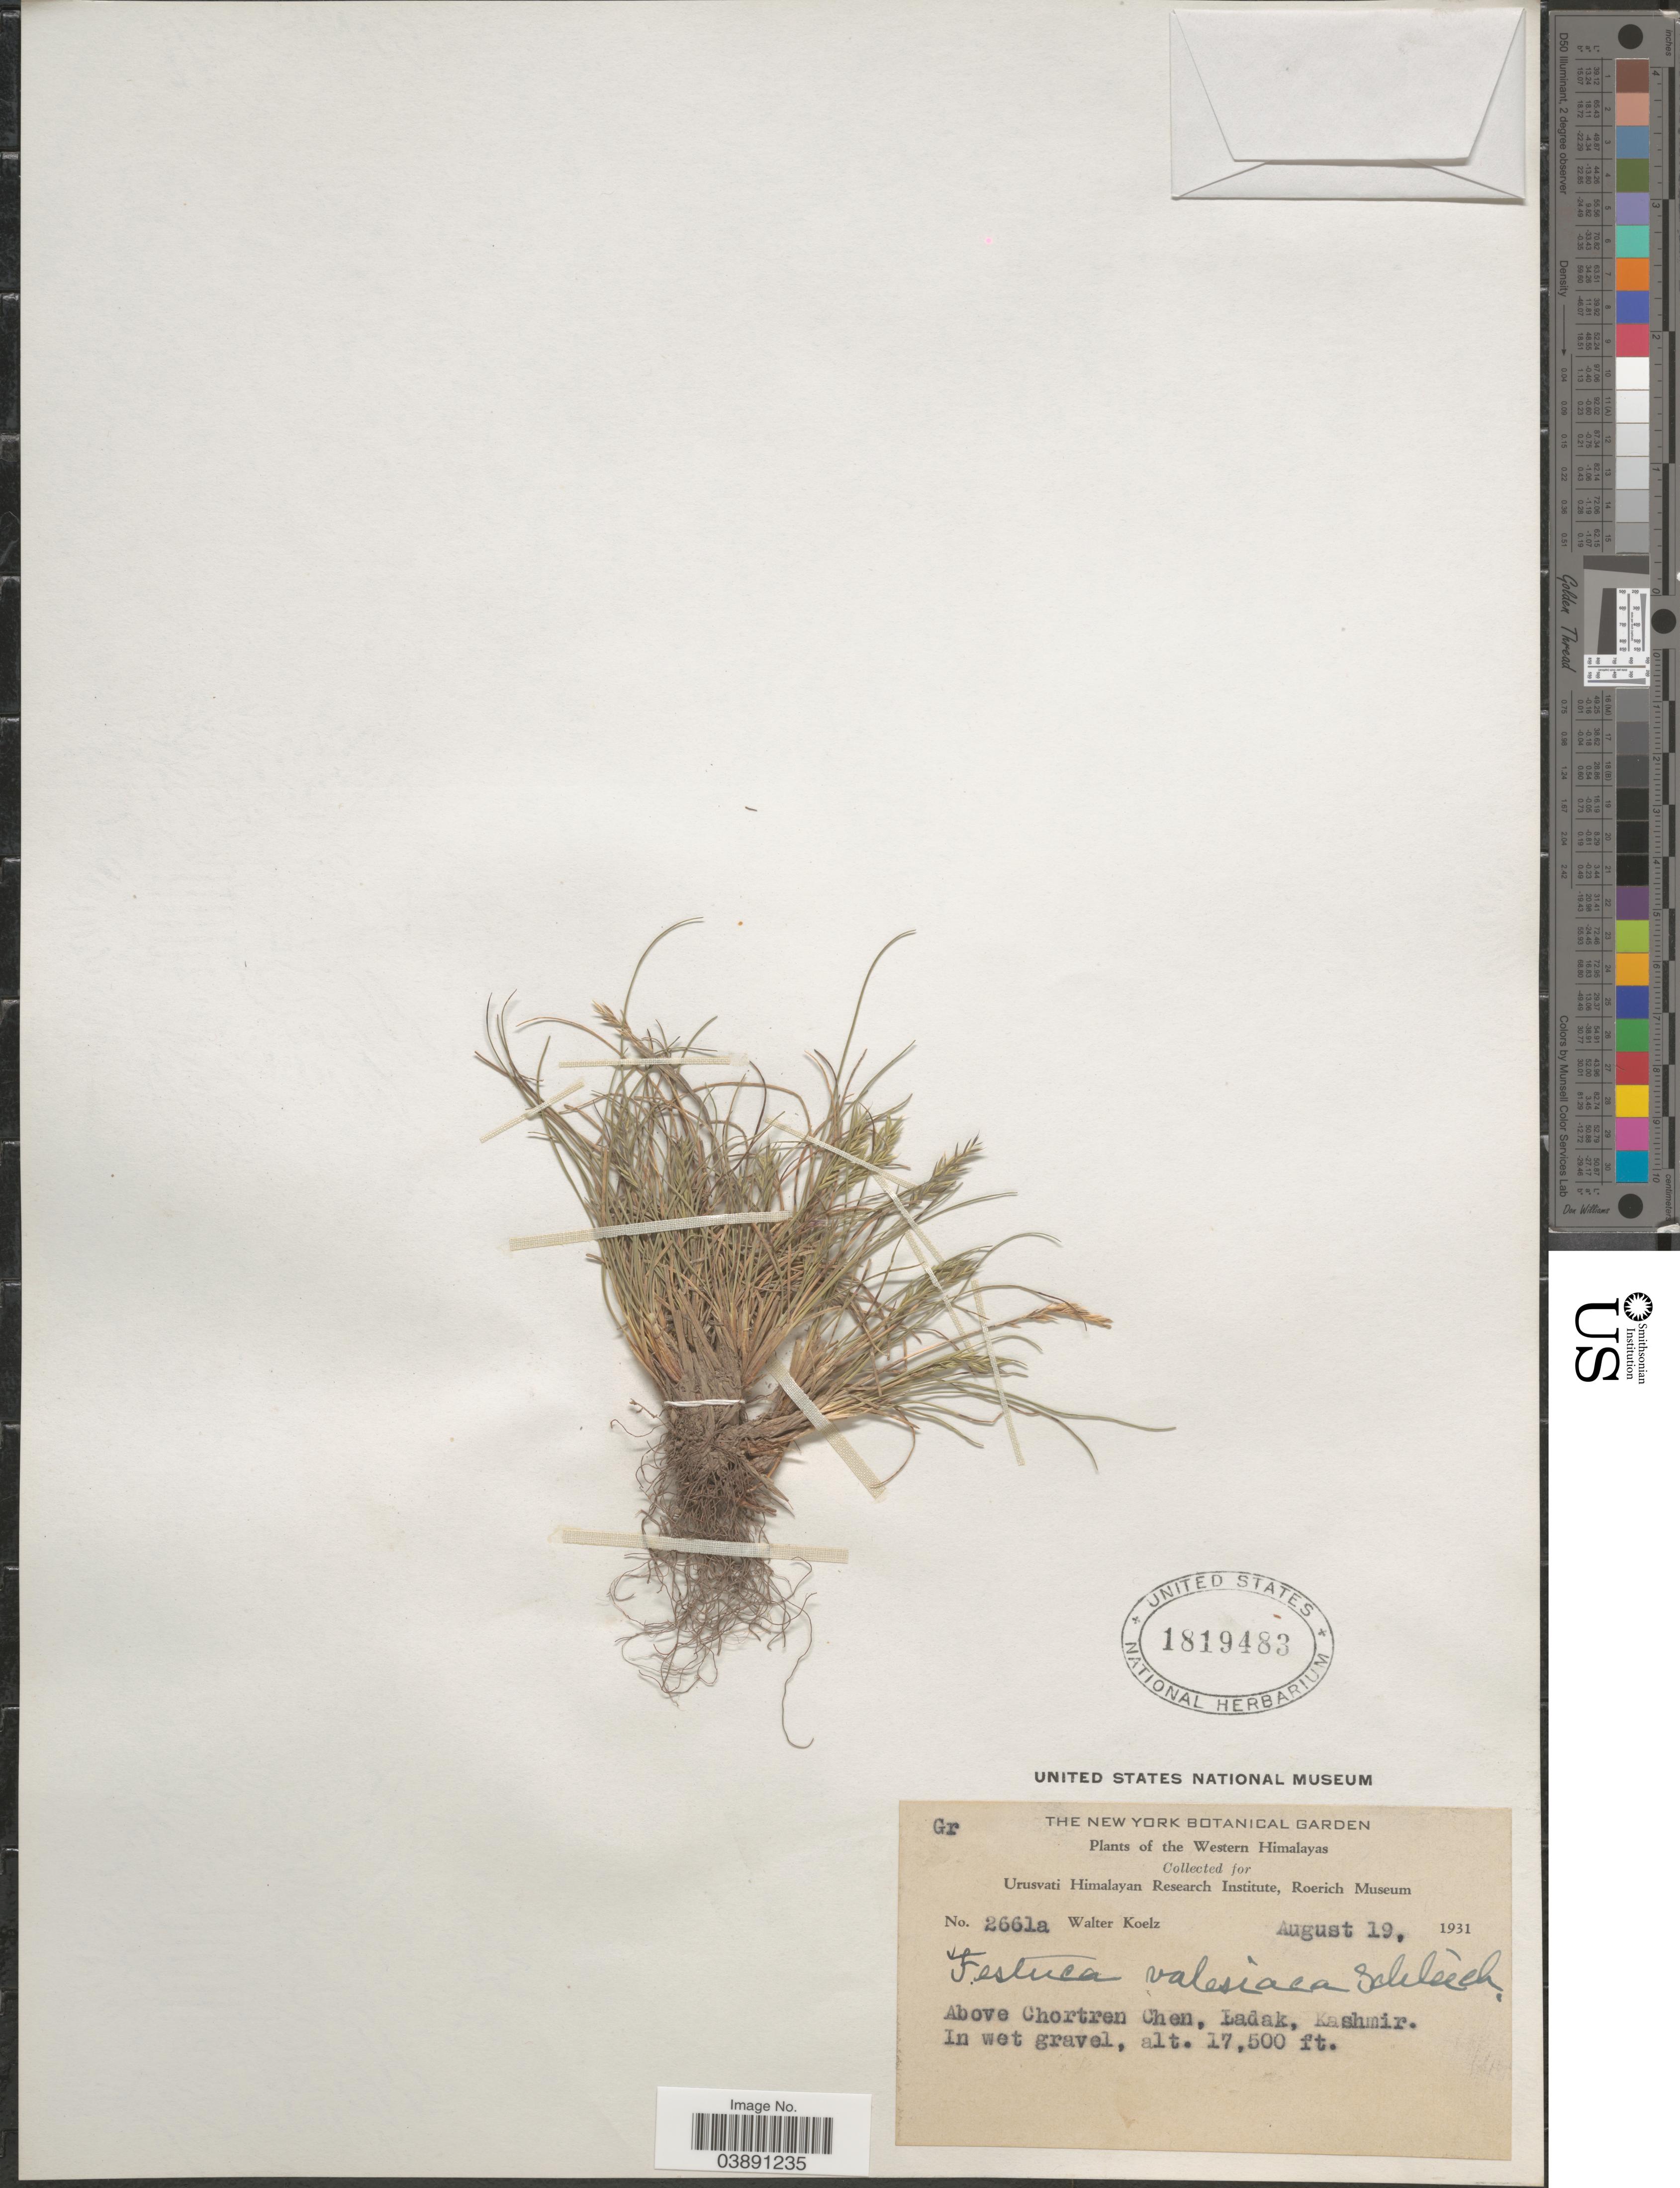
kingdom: Plantae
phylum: Tracheophyta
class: Liliopsida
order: Poales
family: Poaceae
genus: Festuca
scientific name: Festuca valesiaca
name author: Schleich. ex Gaudin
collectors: W. N. Koelz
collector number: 2661a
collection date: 1931-08-19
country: India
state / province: Ladakh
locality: Western Himalayas. Above Chortren Chen, Ladak, Kashmir.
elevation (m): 5334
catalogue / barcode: US 1819483